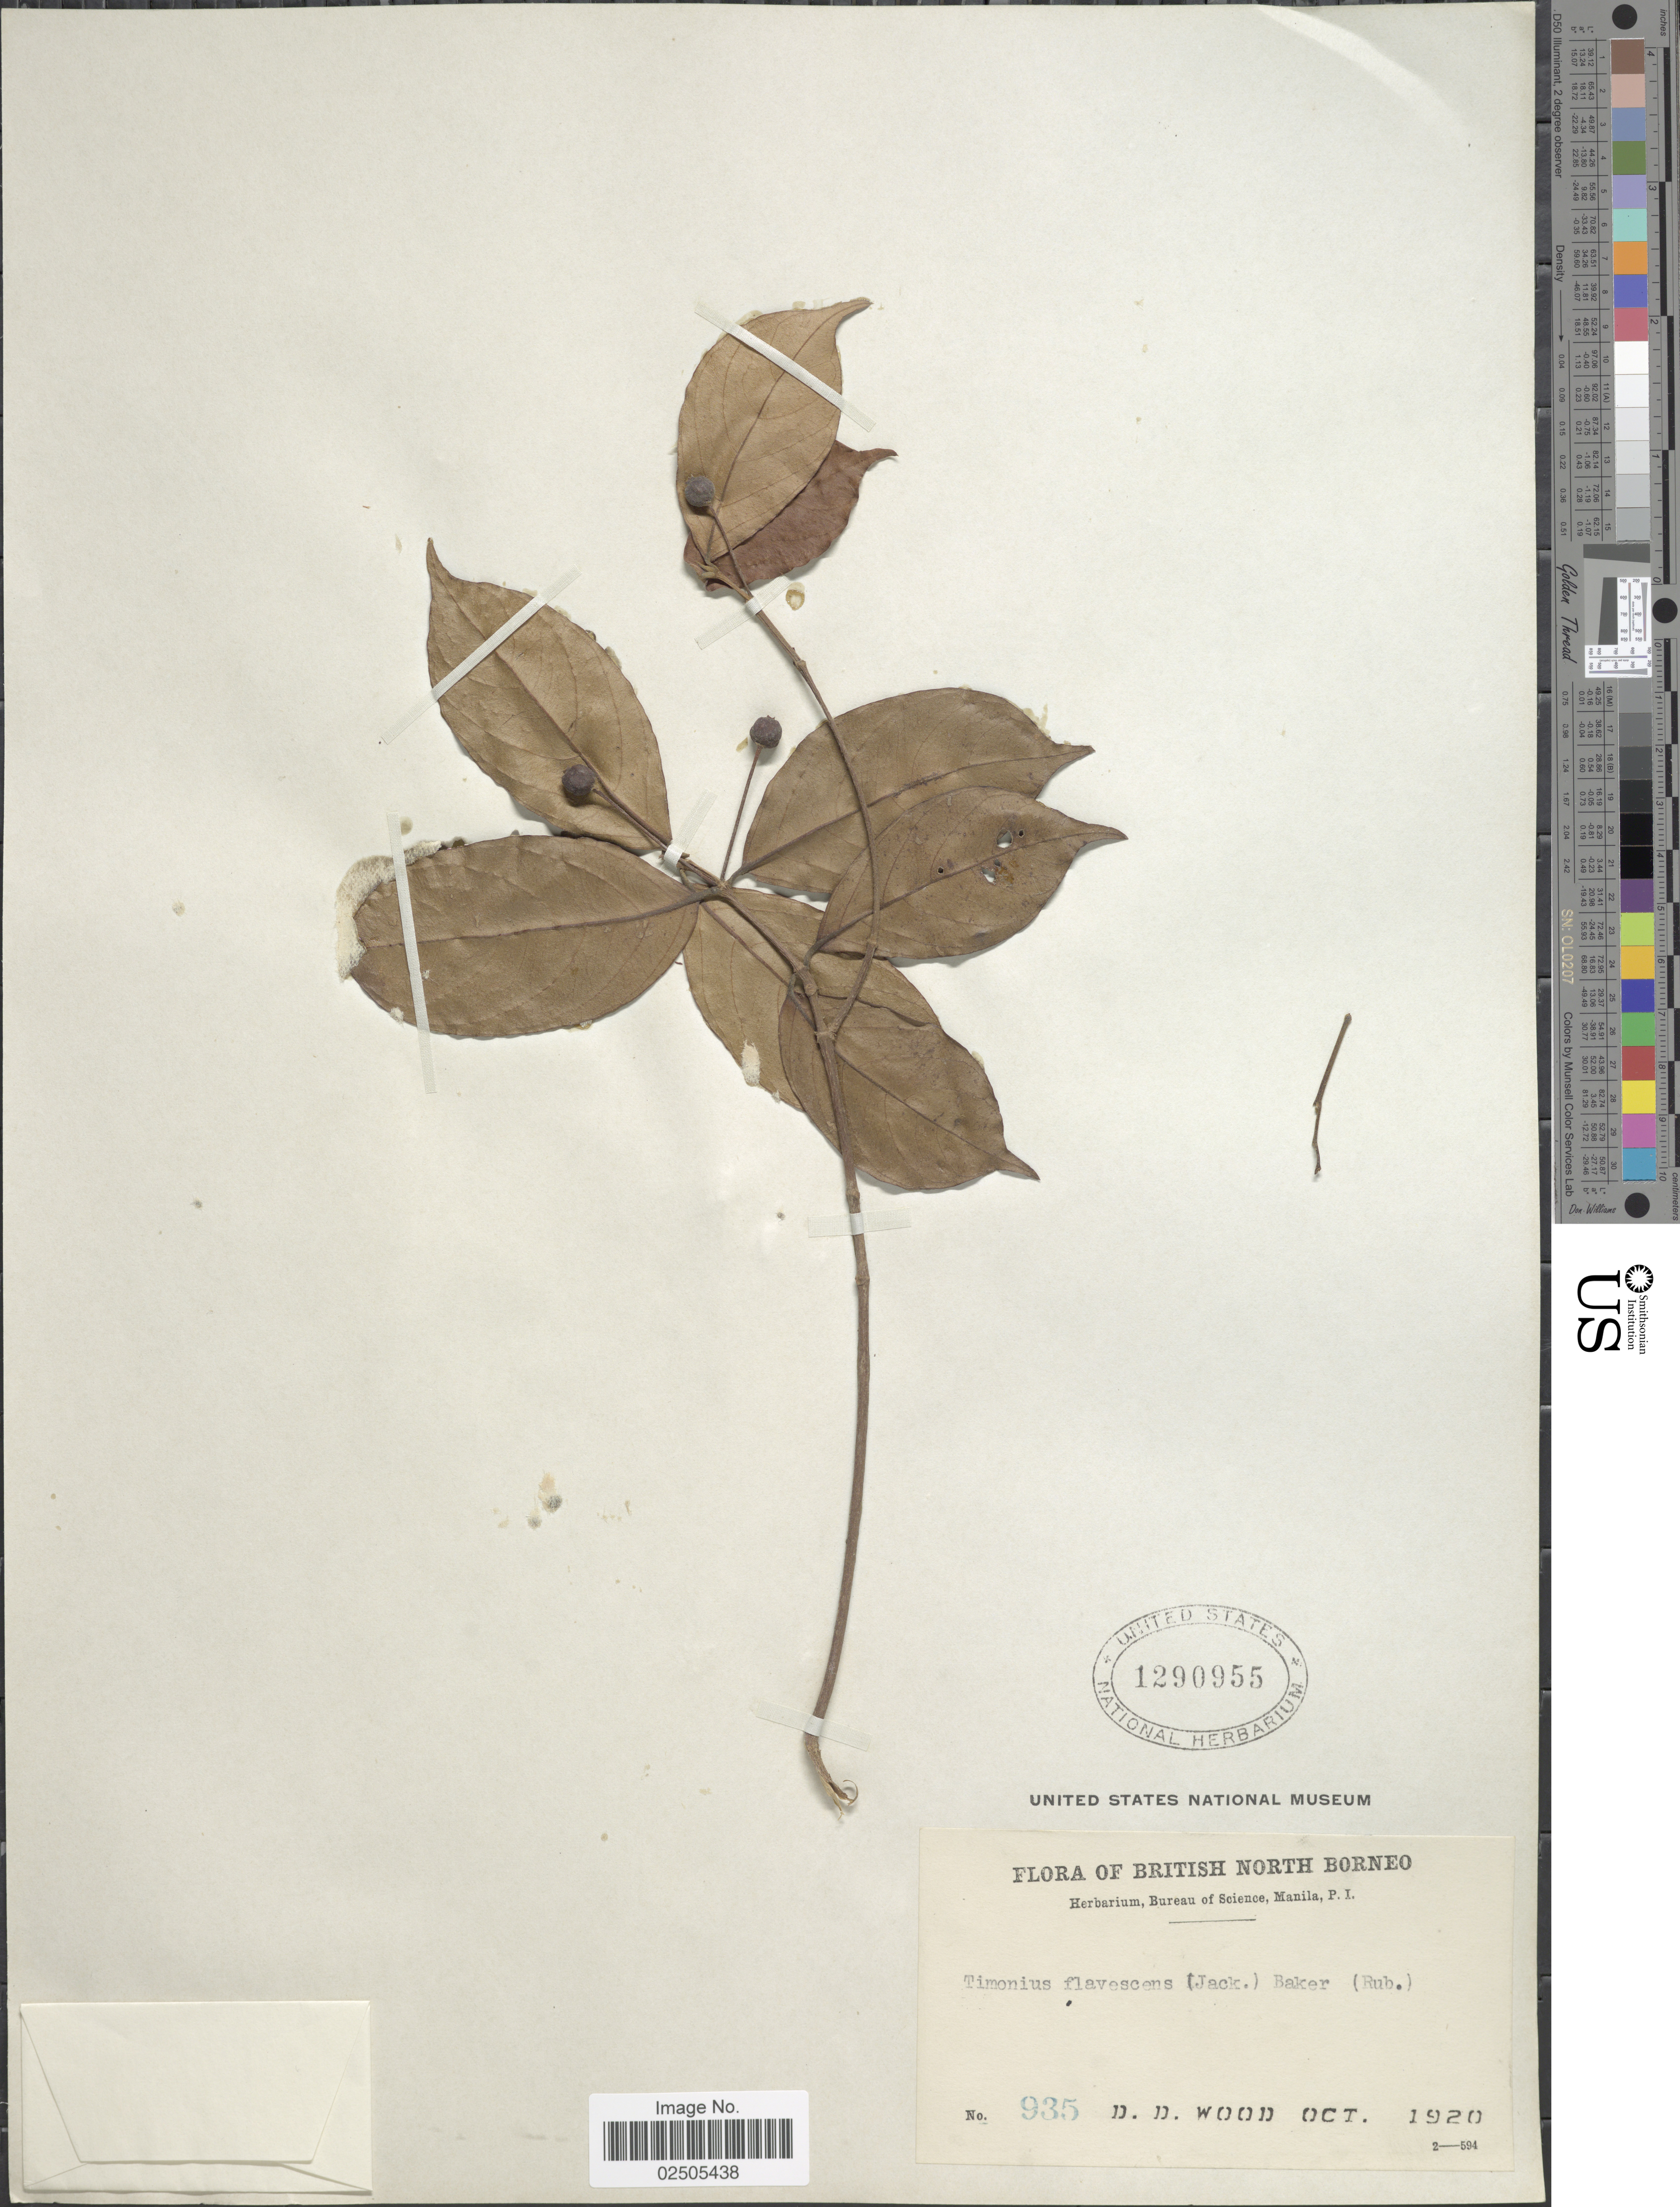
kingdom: Plantae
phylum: Tracheophyta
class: Magnoliopsida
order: Gentianales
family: Rubiaceae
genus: Timonius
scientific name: Timonius flavescens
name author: (Jack) Baker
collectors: D. Wood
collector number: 935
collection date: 1920-10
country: Malaysia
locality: British North Borneo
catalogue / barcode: US 1290955